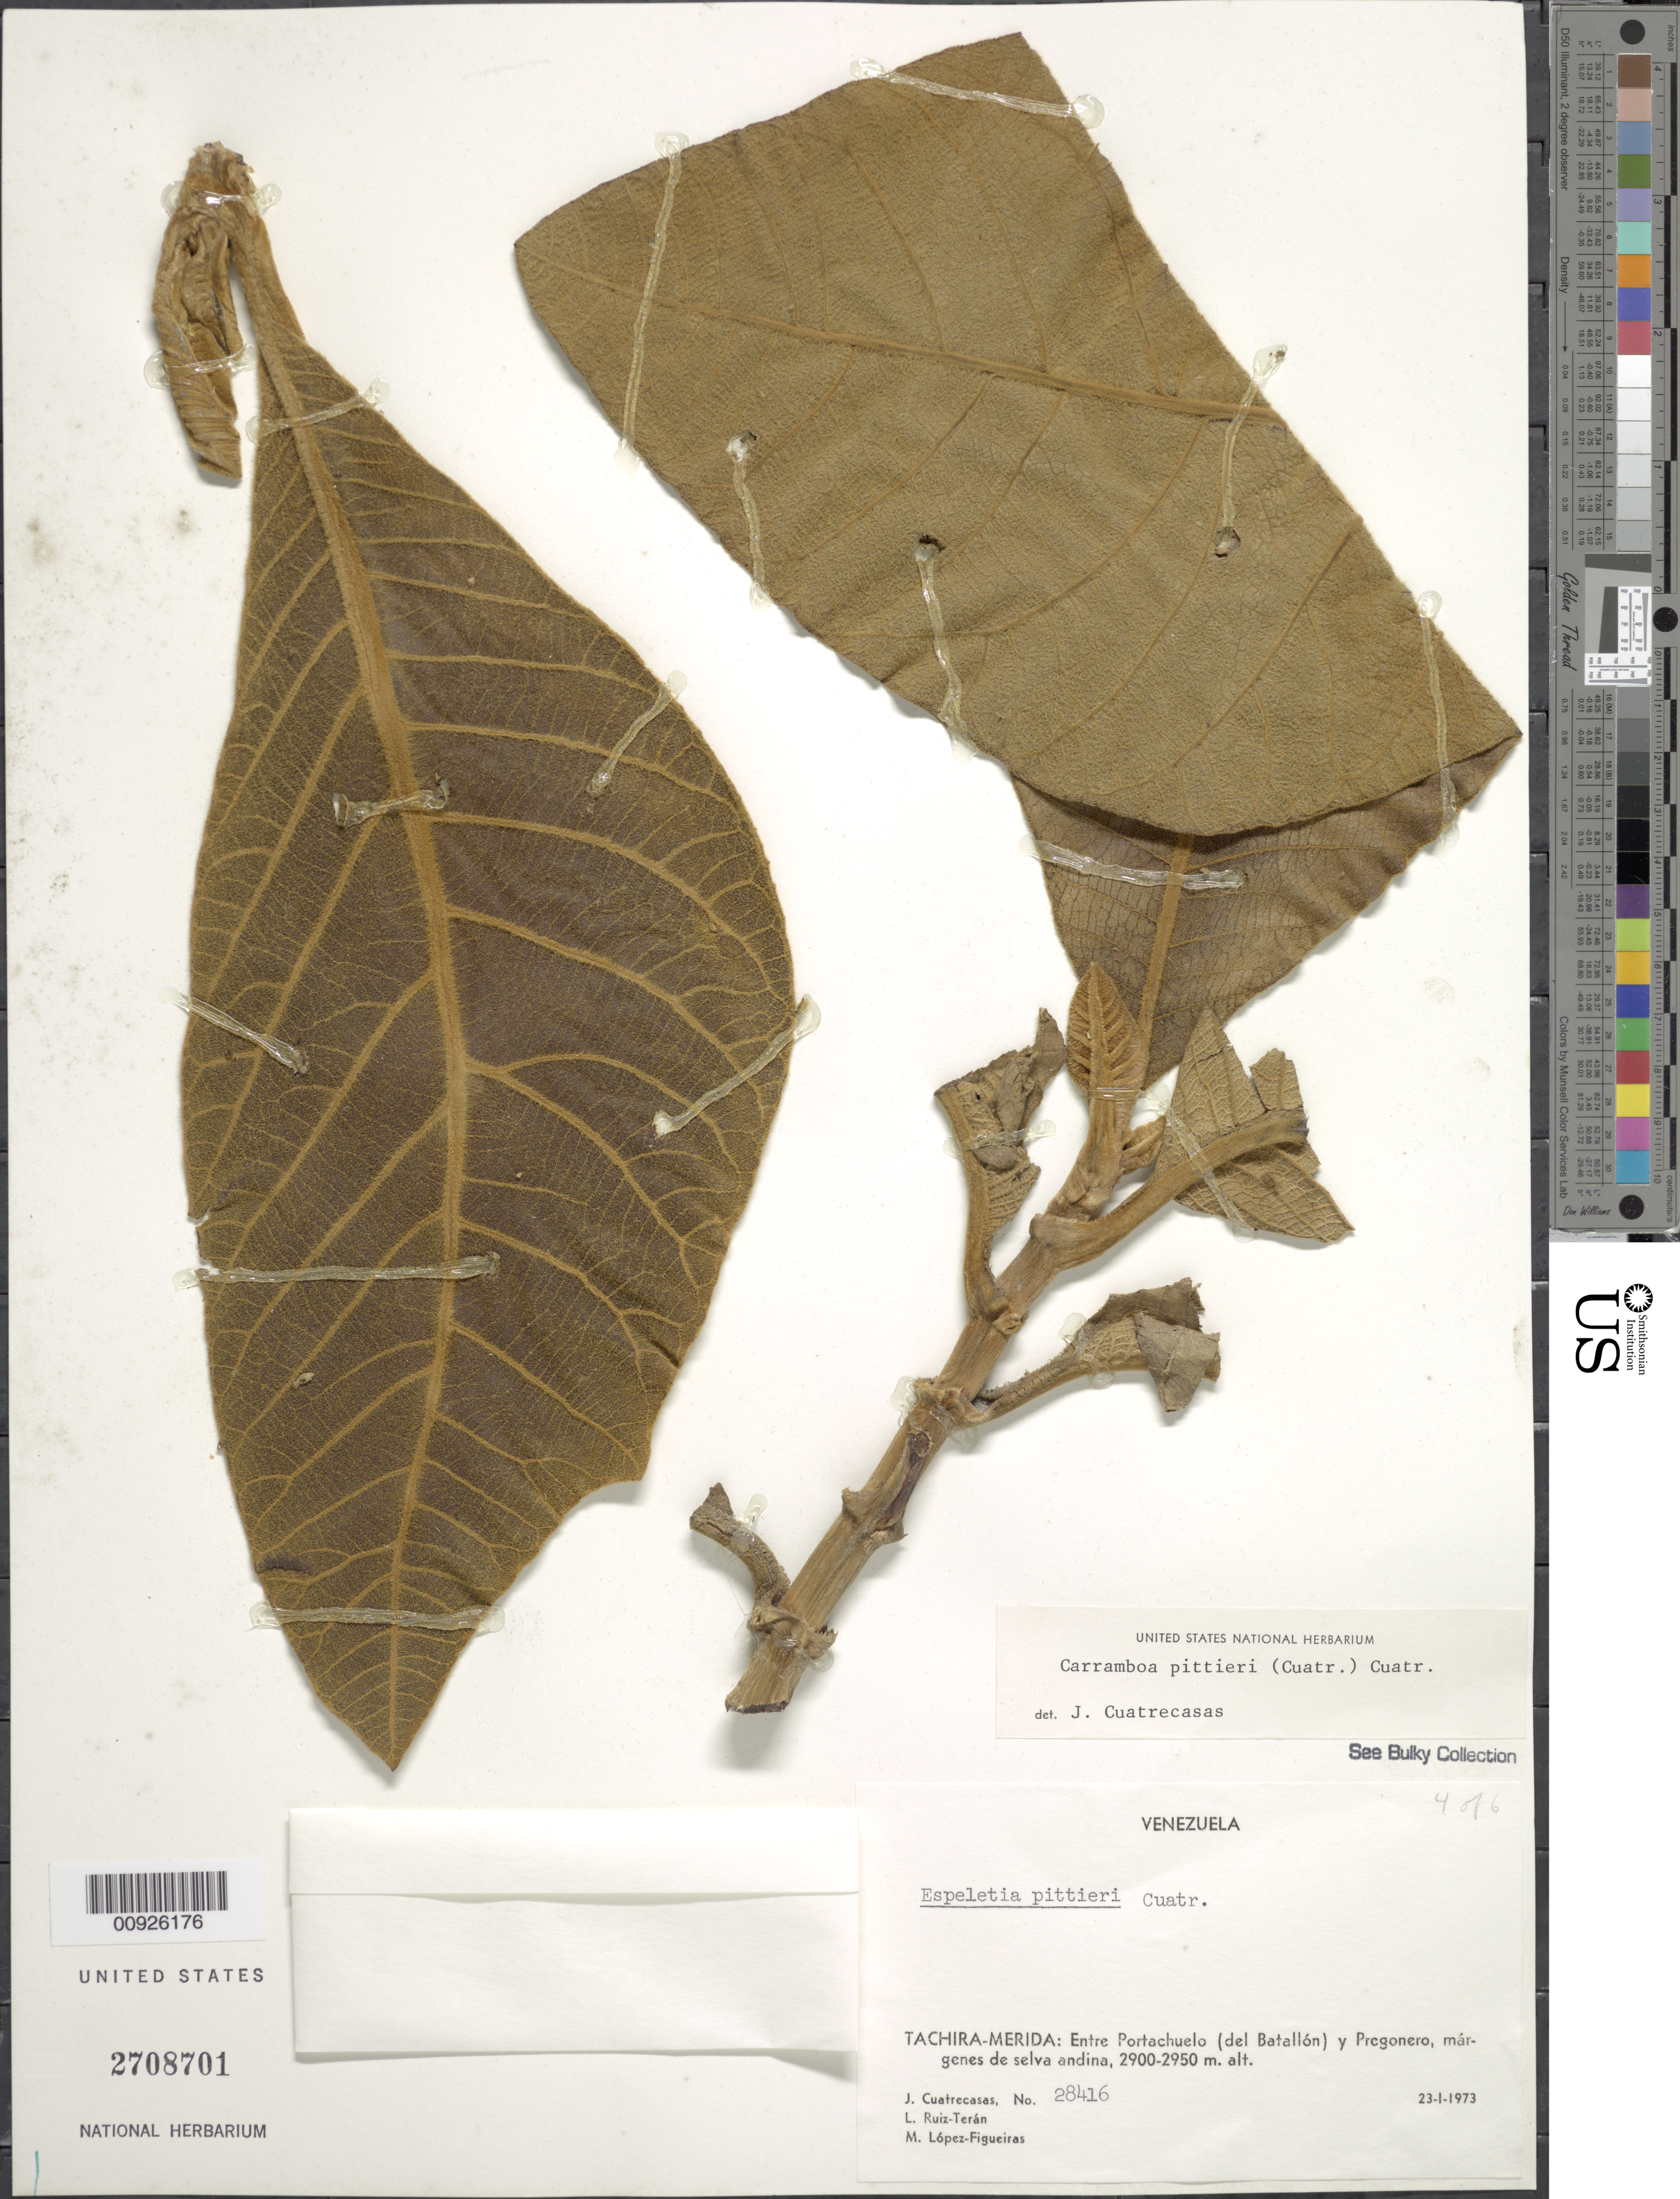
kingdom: Plantae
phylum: Tracheophyta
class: Magnoliopsida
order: Asterales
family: Asteraceae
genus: Carramboa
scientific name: Carramboa badilloi var. pittieri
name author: (Cuatrec.) Cuatrec.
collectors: J. Cuatrecasas, L. E. Ruíz-Terán & M. López Figueiras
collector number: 28416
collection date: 1973-01-23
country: Venezuela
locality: Tachira-Merida: Entre Portachuelo (del Batallon) y Pregonero, margenes de selva andina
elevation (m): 2900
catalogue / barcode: US 2708701